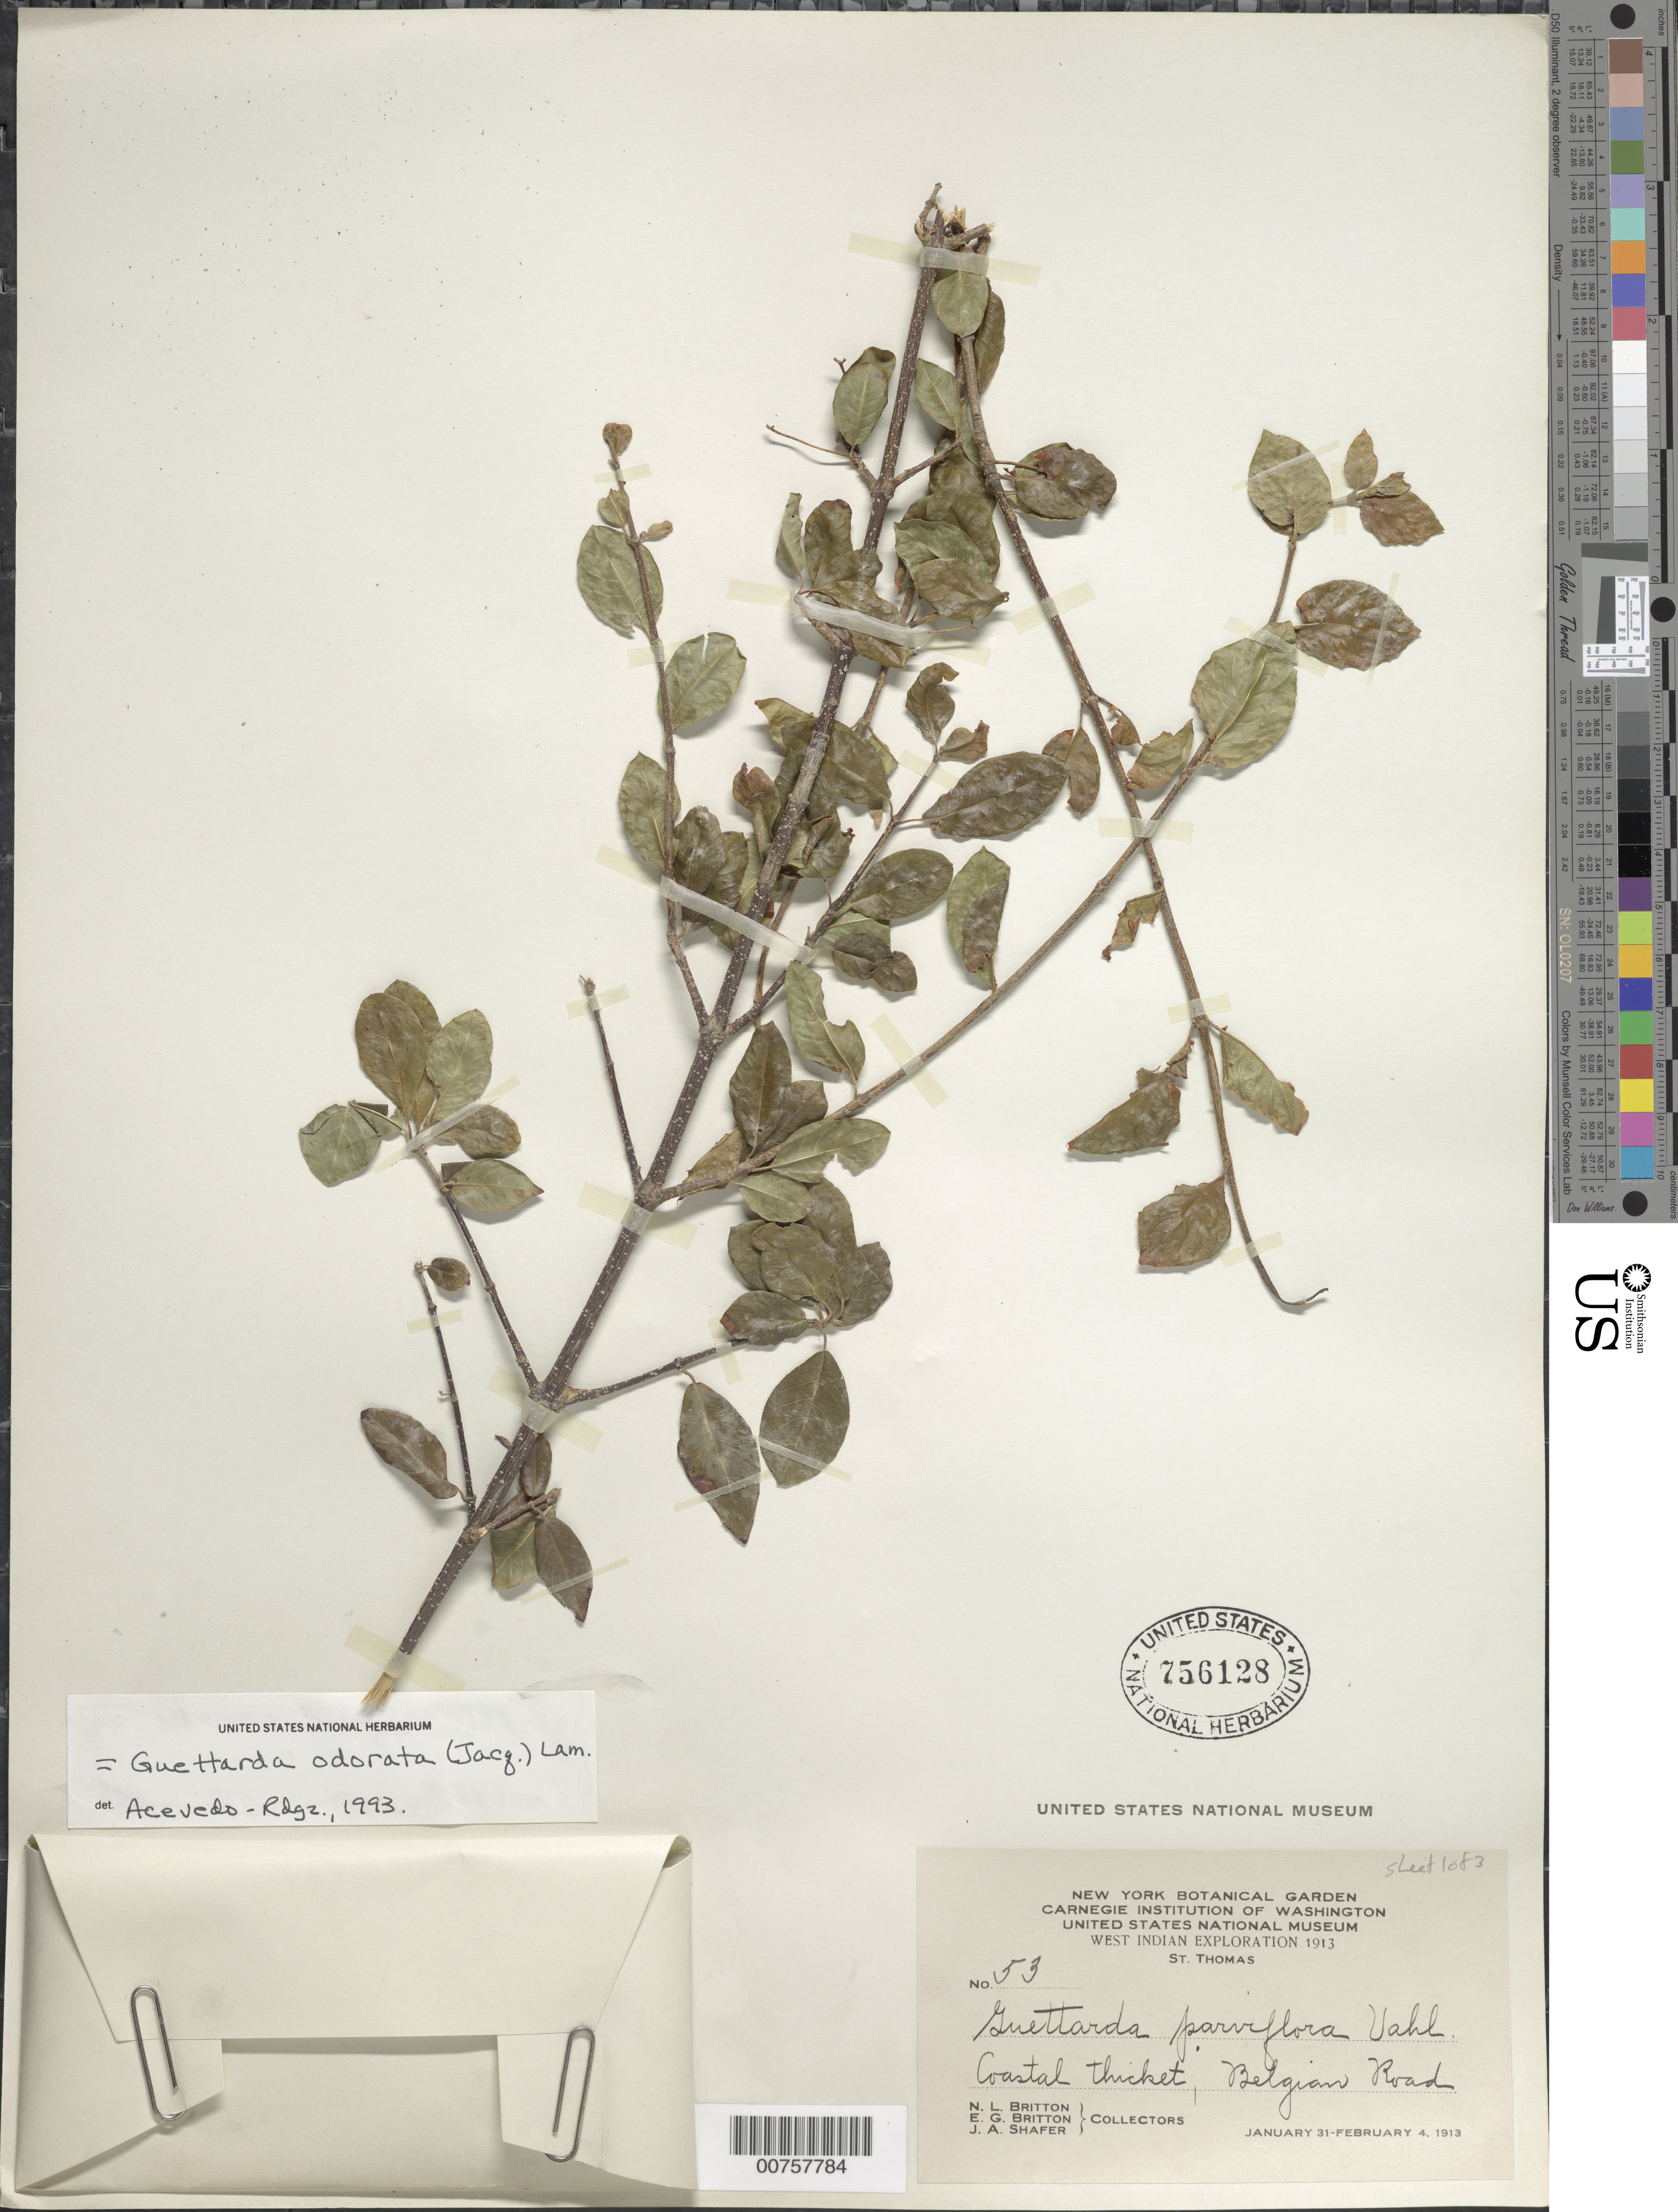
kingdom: Plantae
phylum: Tracheophyta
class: Magnoliopsida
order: Gentianales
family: Rubiaceae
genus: Guettarda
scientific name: Guettarda odorata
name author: (Jacq.) Lam.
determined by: Acevedo-Rodríguez, P., (BOT), Smithsonian Institution - National Museum of Natural History (UNITED STATES)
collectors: N. Britton, E. G. Britton & J. A. Shafer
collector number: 53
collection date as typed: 31 Jan 1913 to 04 Feb 1913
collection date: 1913-01-31/1913-02-04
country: U.S. Virgin Islands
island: St. Thomas Island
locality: Belgian Road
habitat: Coastal thicket.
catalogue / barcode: US 756128